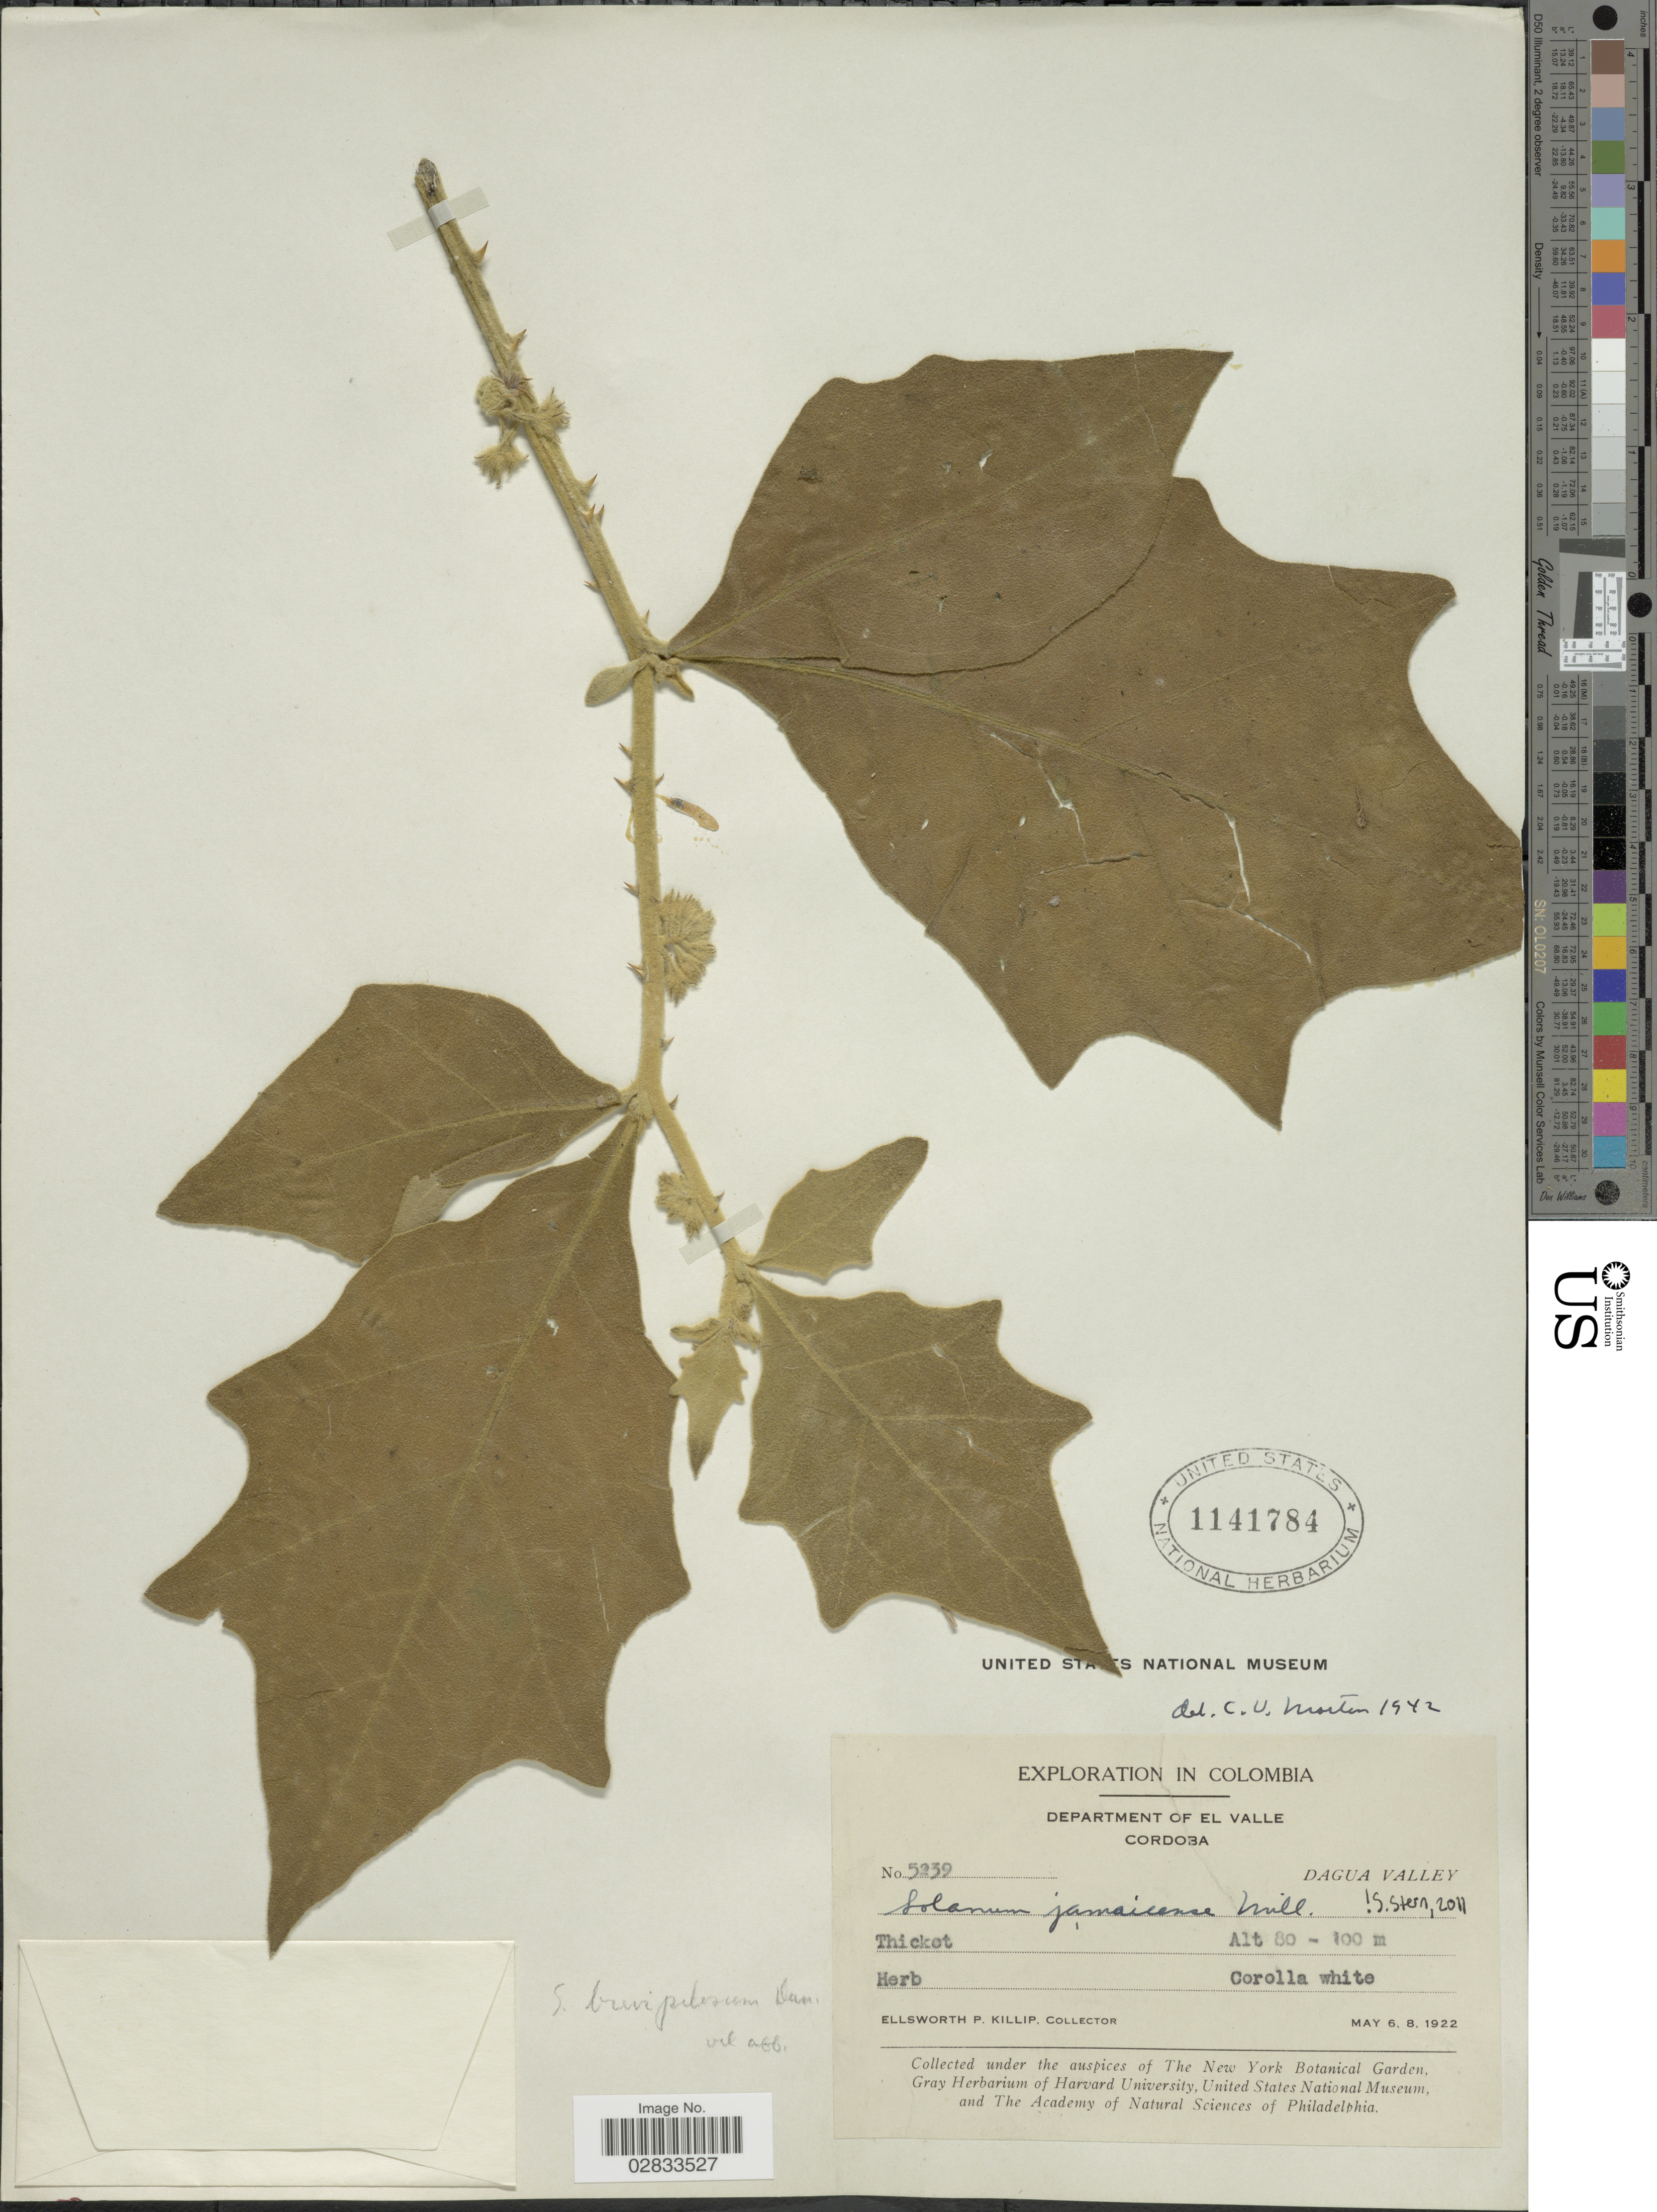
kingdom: Plantae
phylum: Tracheophyta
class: Magnoliopsida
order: Solanales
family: Solanaceae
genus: Solanum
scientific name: Solanum jamaicense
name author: Mill.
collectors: E. P. Killip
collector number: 5239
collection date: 1922-05-06/1922-05-08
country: Colombia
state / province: Valle del Cauca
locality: Department of El Valle. Cordoba. Dagua Valley.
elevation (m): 80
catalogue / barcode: US 1141784